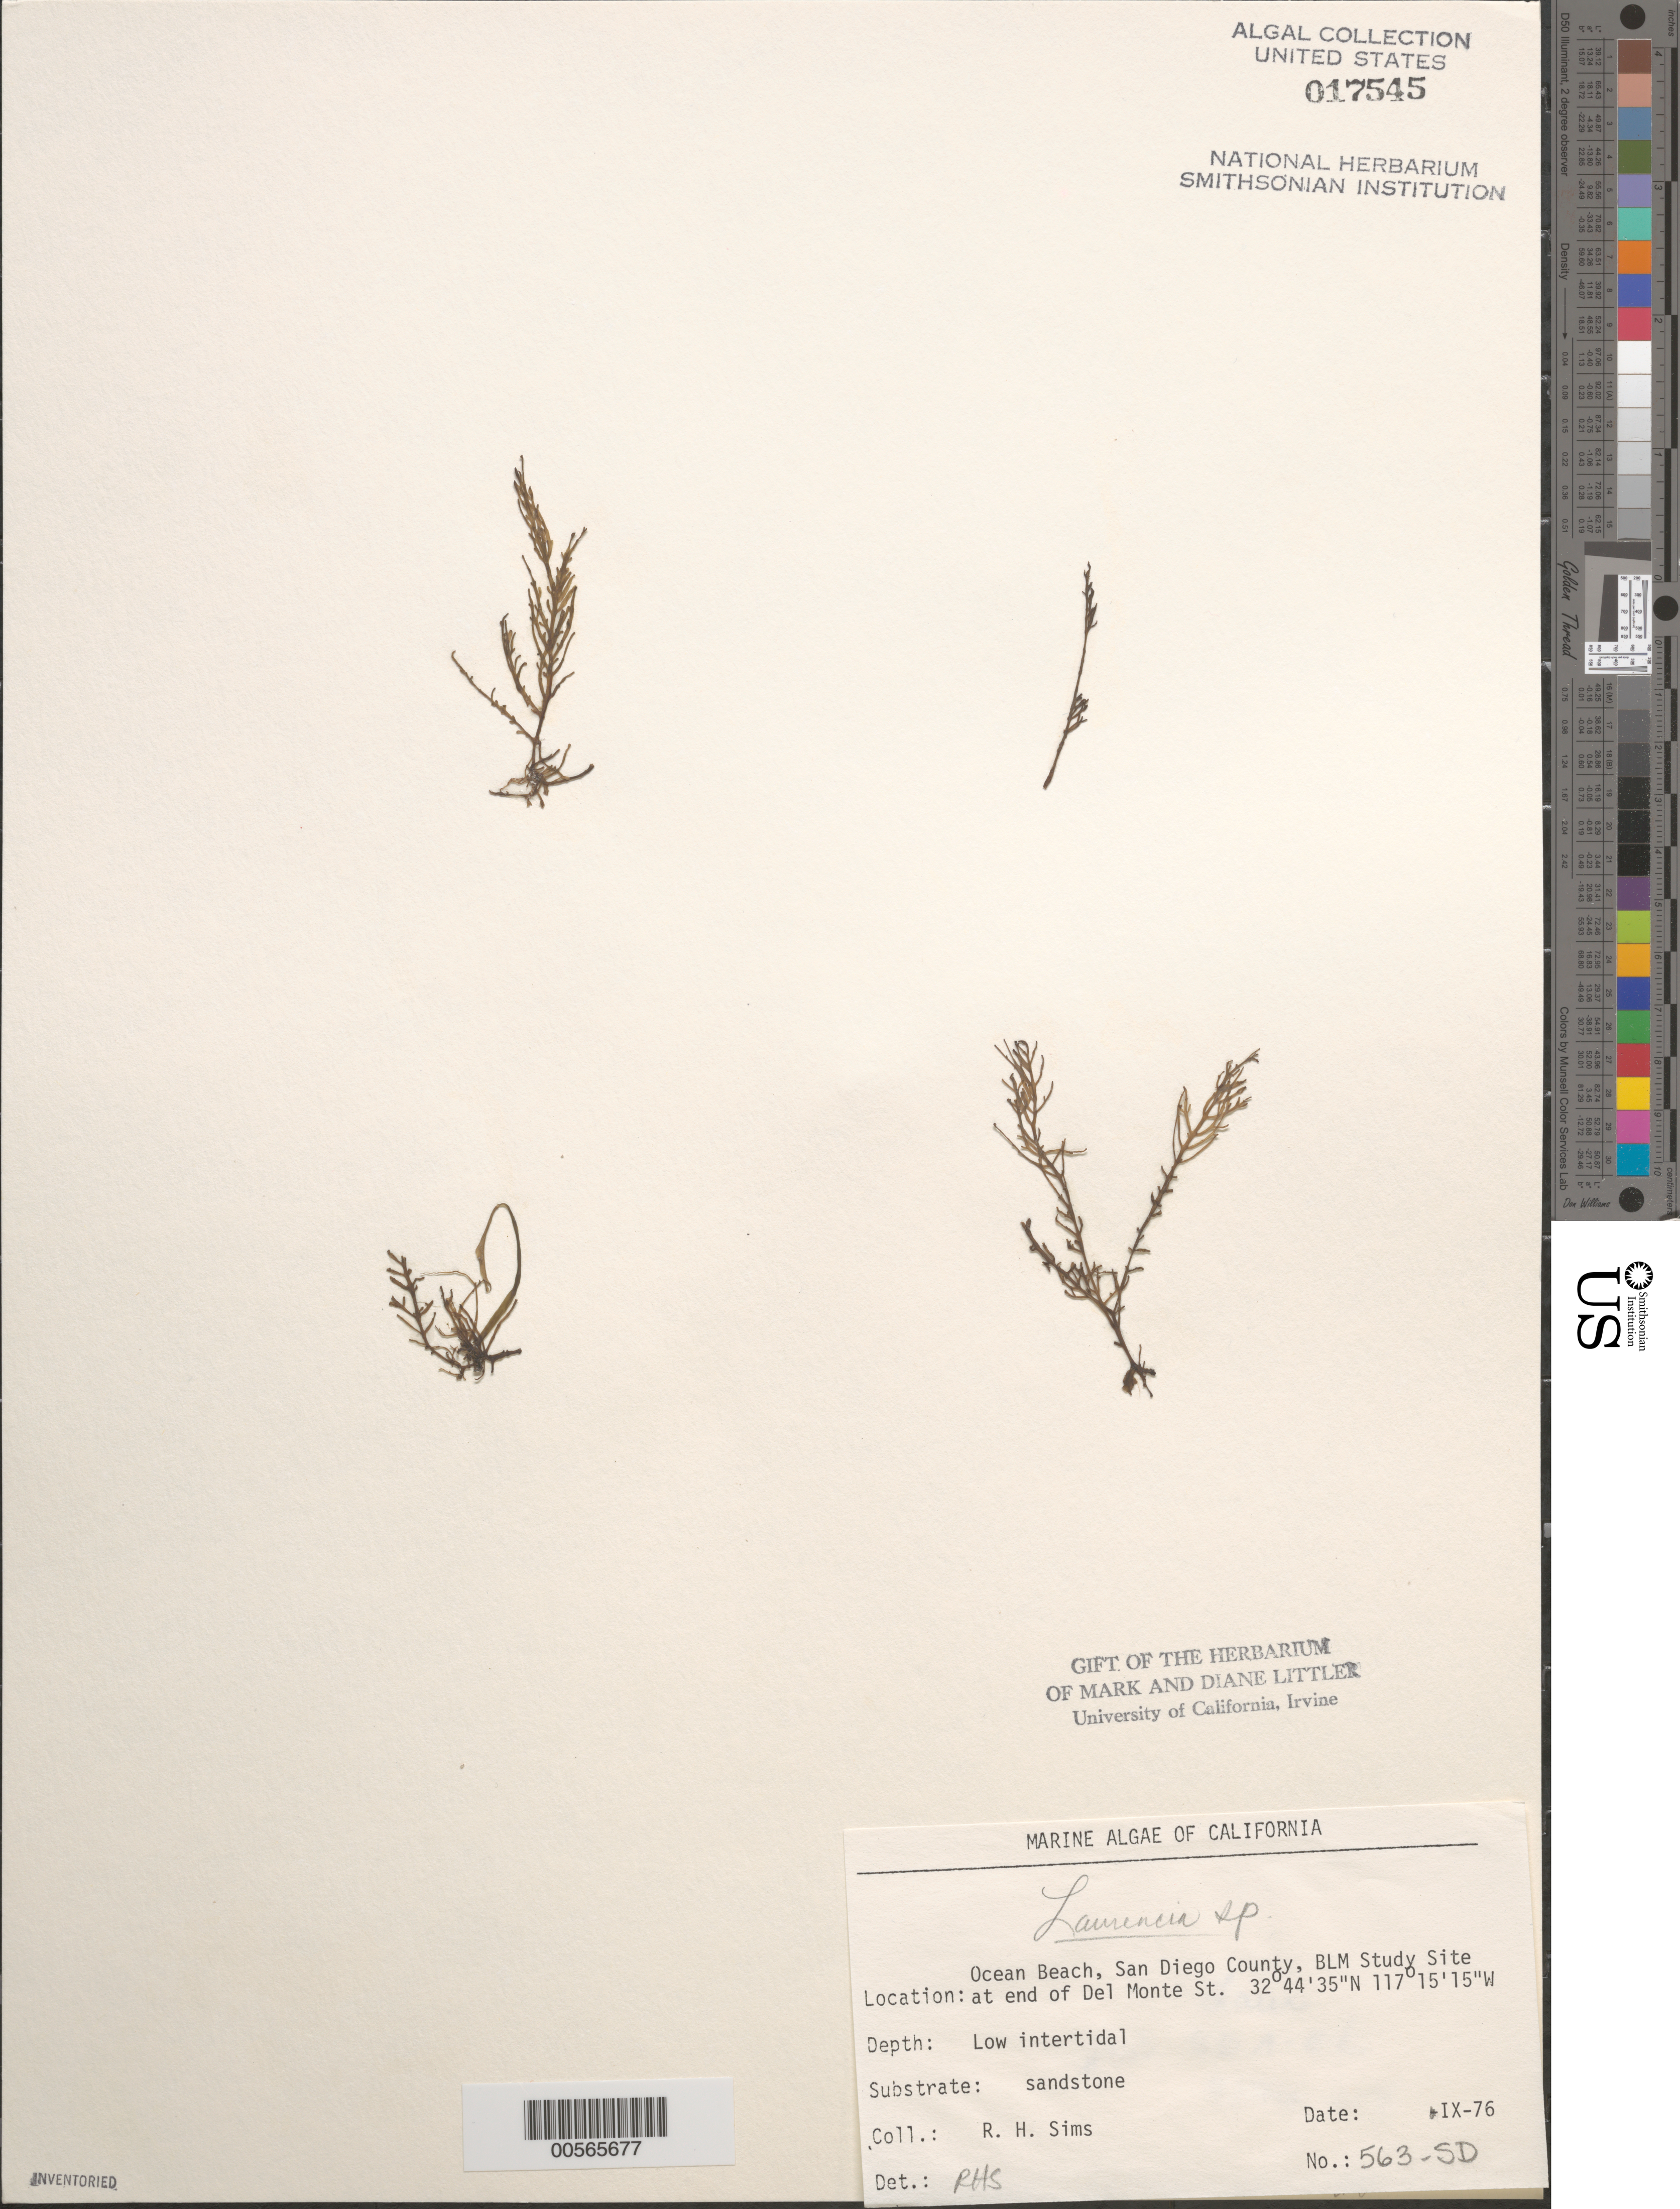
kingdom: Plantae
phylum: Rhodophyta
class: Florideophyceae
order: Ceramiales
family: Rhodomelaceae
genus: Laurencia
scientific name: Laurencia sp.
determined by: Sims, Robert H.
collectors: R. H. Sims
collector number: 563-SD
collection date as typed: Sep 1976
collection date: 1976-09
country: United States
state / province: California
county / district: San Diego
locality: Ocean Beach, end of Del Monte Street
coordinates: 32 44'35"N, 117 15'15"W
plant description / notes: BLM-SOCALBIGHT Rocky Intertidal Survey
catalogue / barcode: US 17545